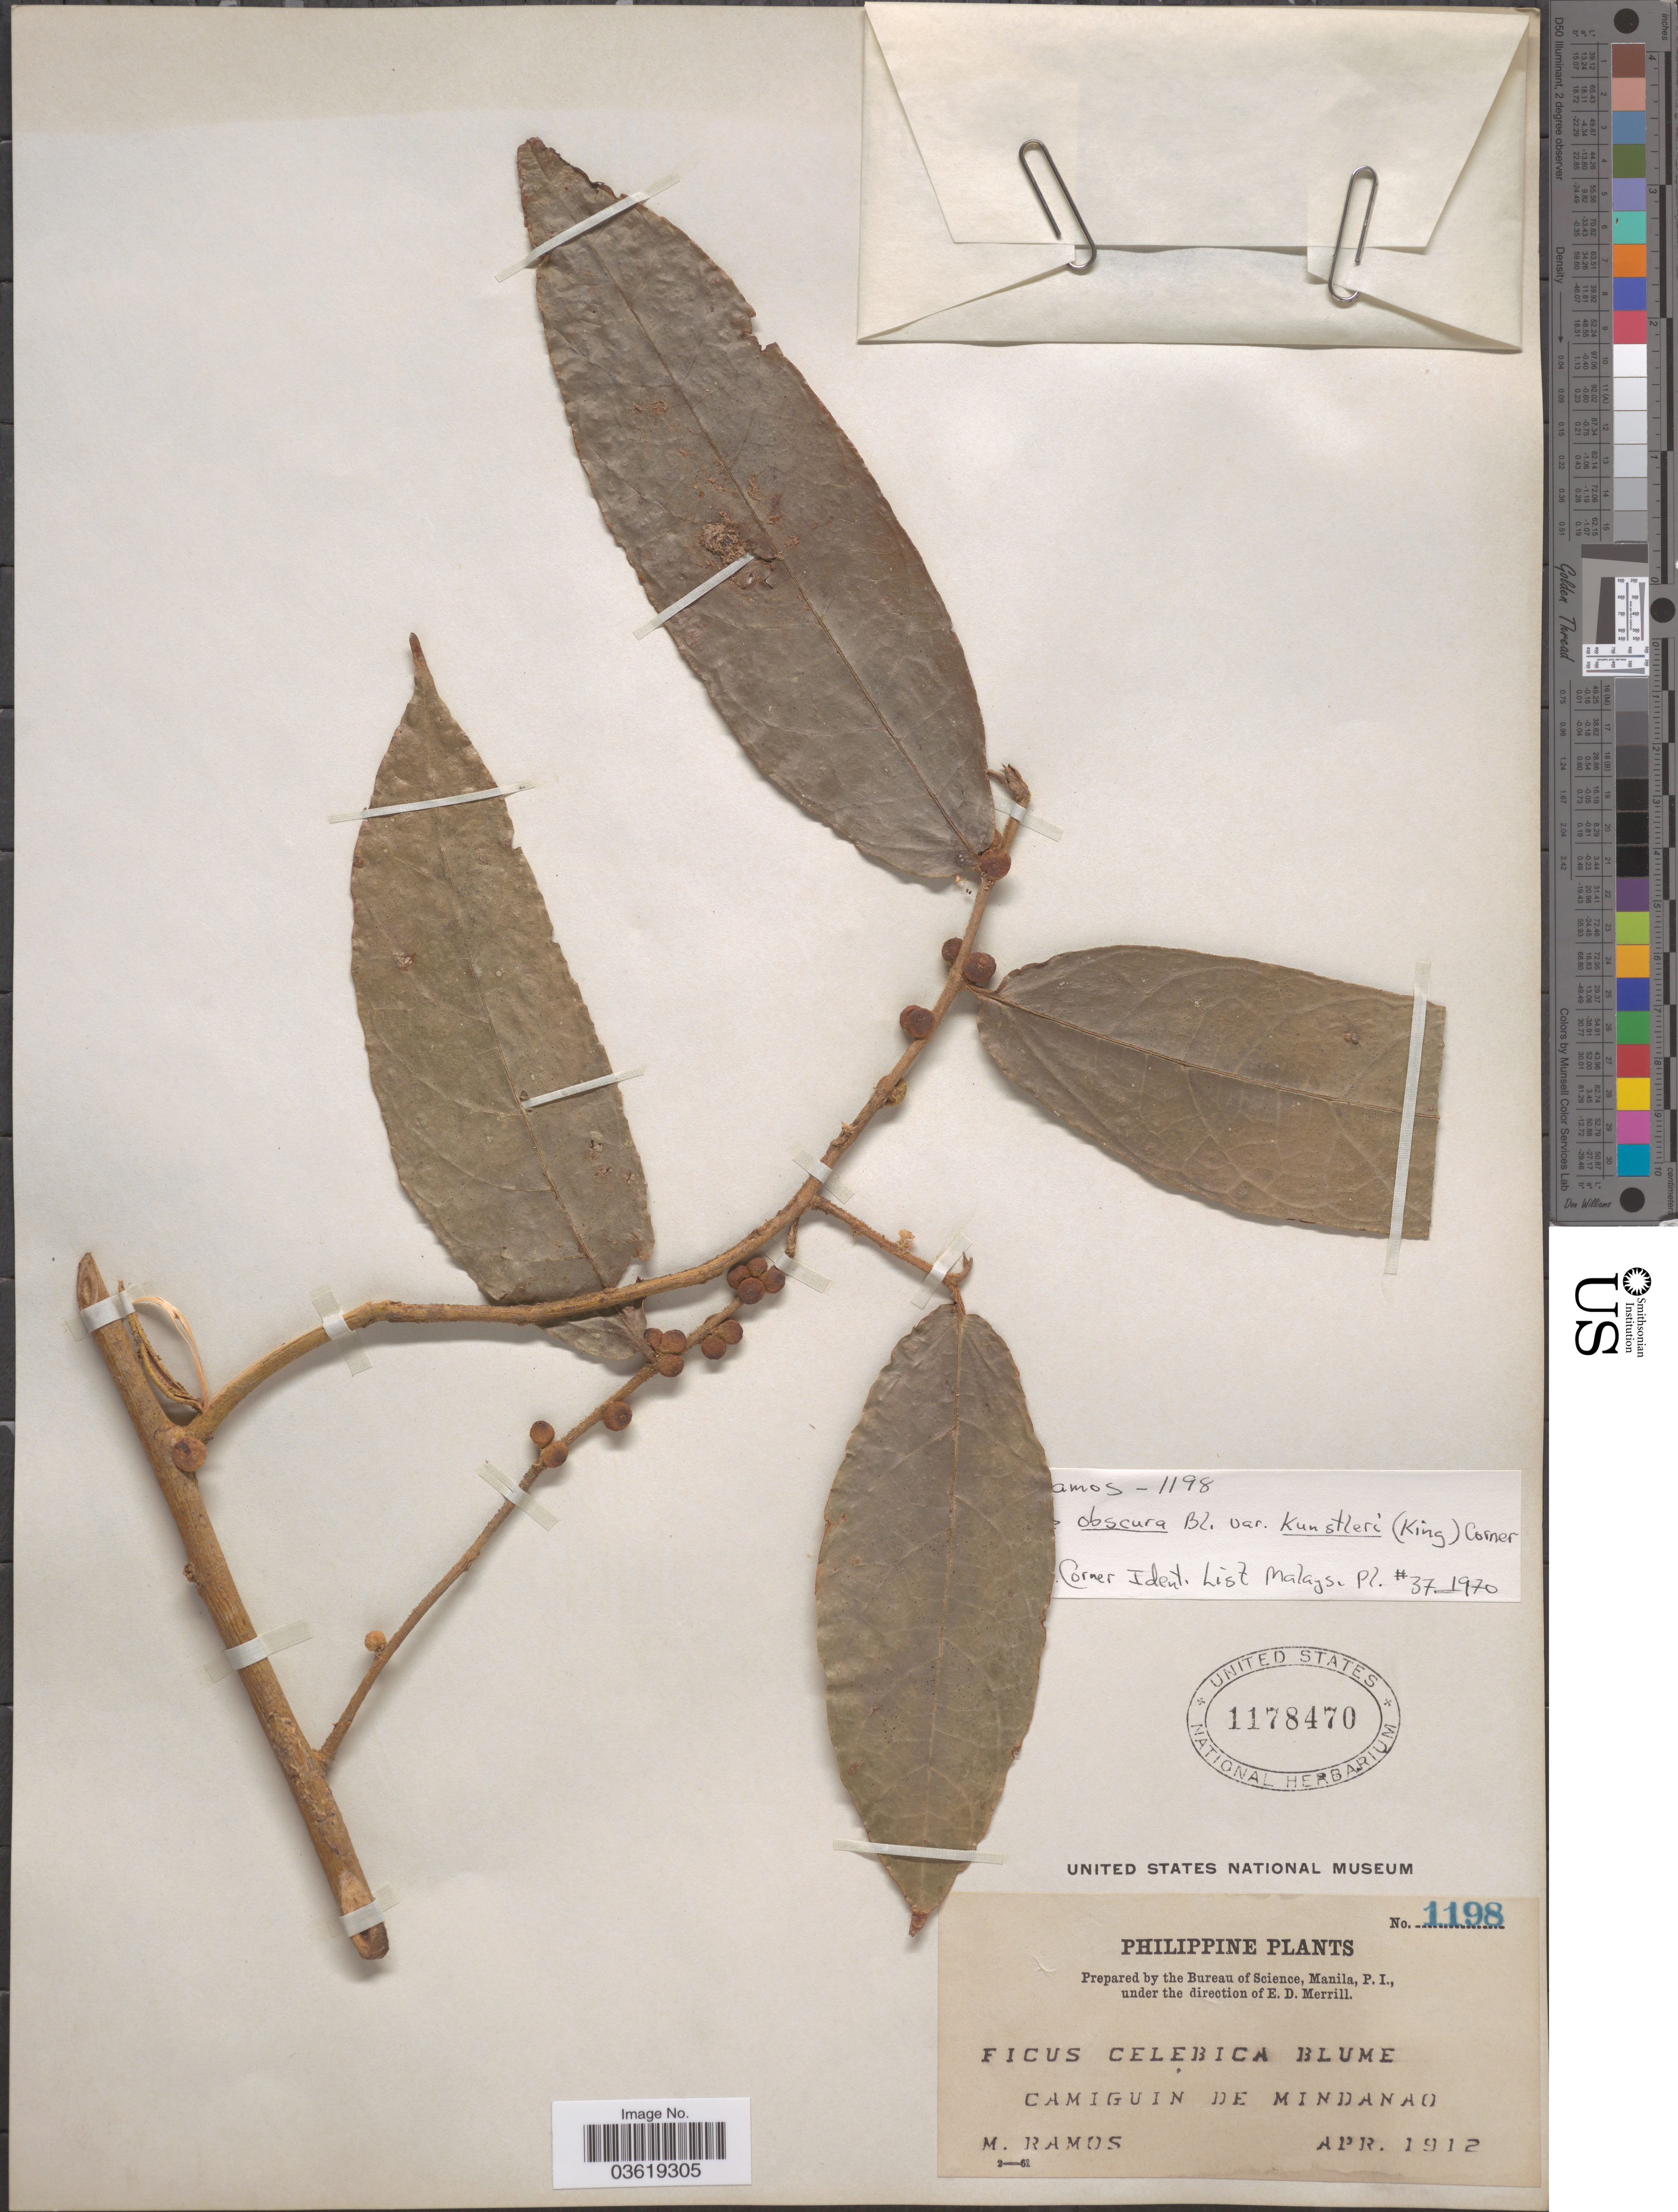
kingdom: Plantae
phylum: Tracheophyta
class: Magnoliopsida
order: Rosales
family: Moraceae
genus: Ficus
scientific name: Ficus obscura var. kunstleri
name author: Blume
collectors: M. Ramos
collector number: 1198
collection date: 1912-04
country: Philippines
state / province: Northern Mindanao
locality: Camiguin de Mindanao.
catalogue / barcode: US 1178470